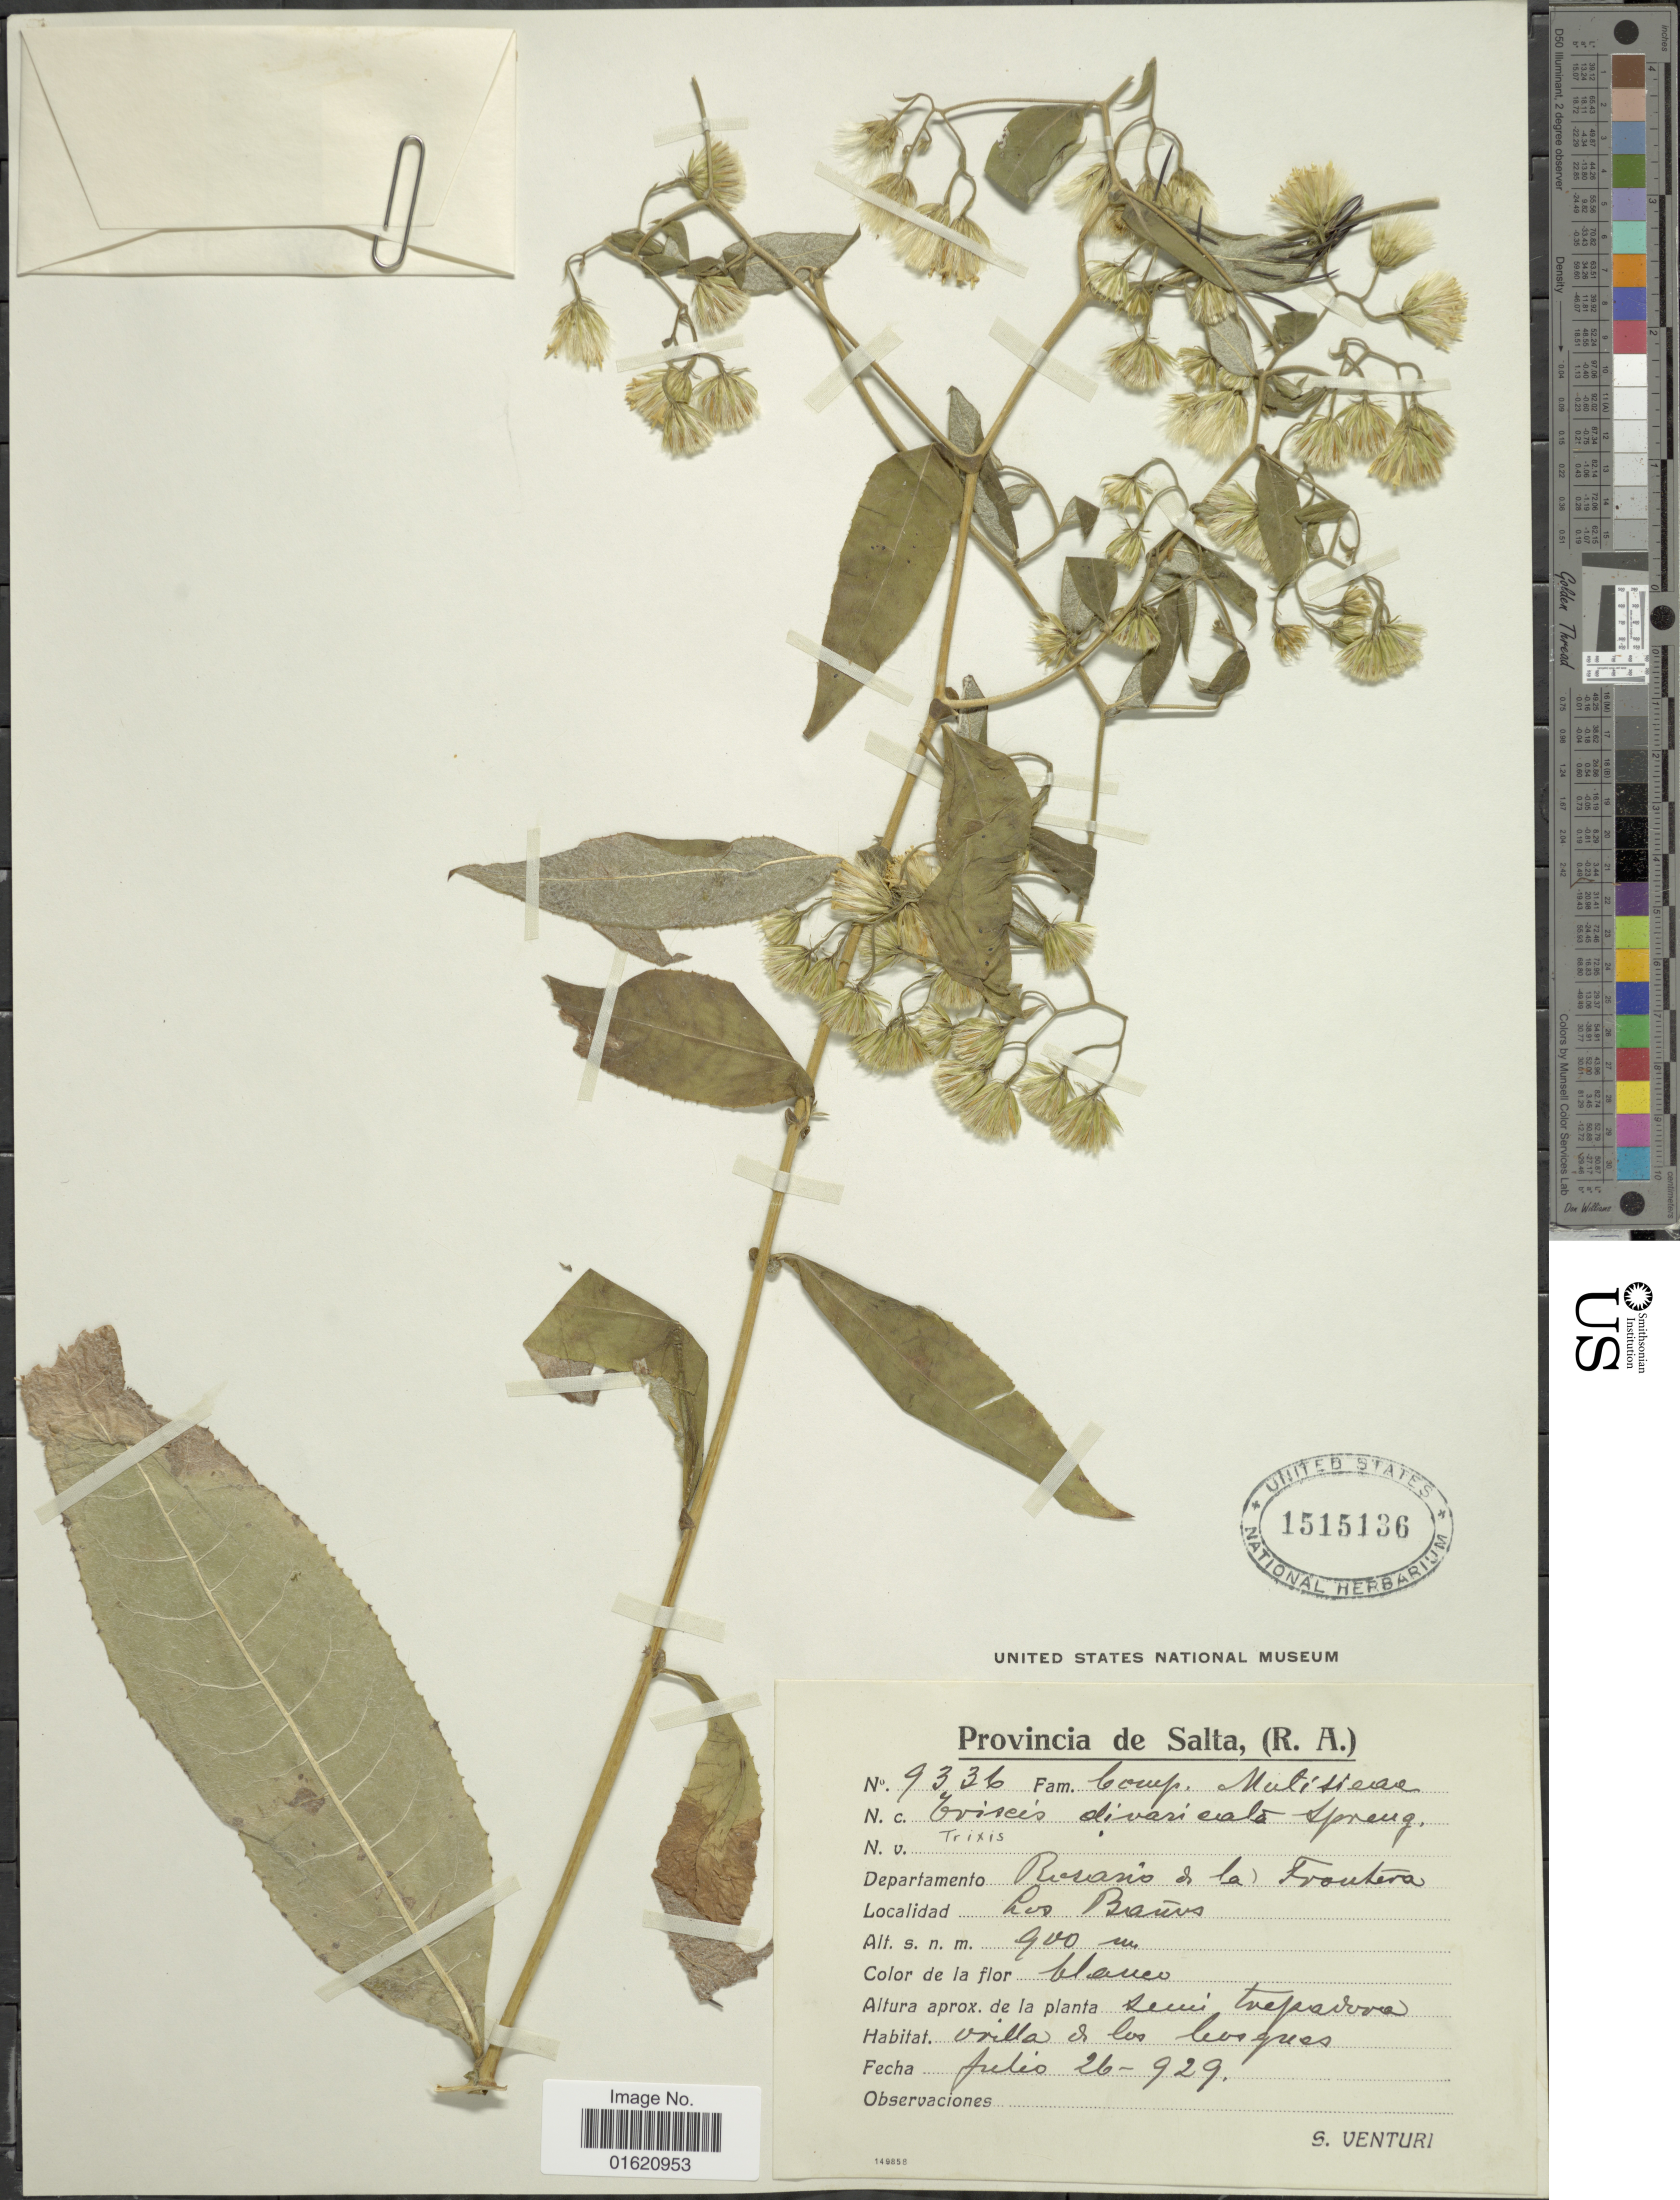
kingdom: Plantae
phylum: Tracheophyta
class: Magnoliopsida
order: Asterales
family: Asteraceae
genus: Trixis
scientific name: Trixis antimenorrhoea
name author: (Schrank) Mart. ex Kuntze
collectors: S. Venturi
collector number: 9336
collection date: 1929-07-26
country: Argentina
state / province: Salta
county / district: Rosario de La Frontera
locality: Los Baños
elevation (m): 900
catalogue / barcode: US 1515136